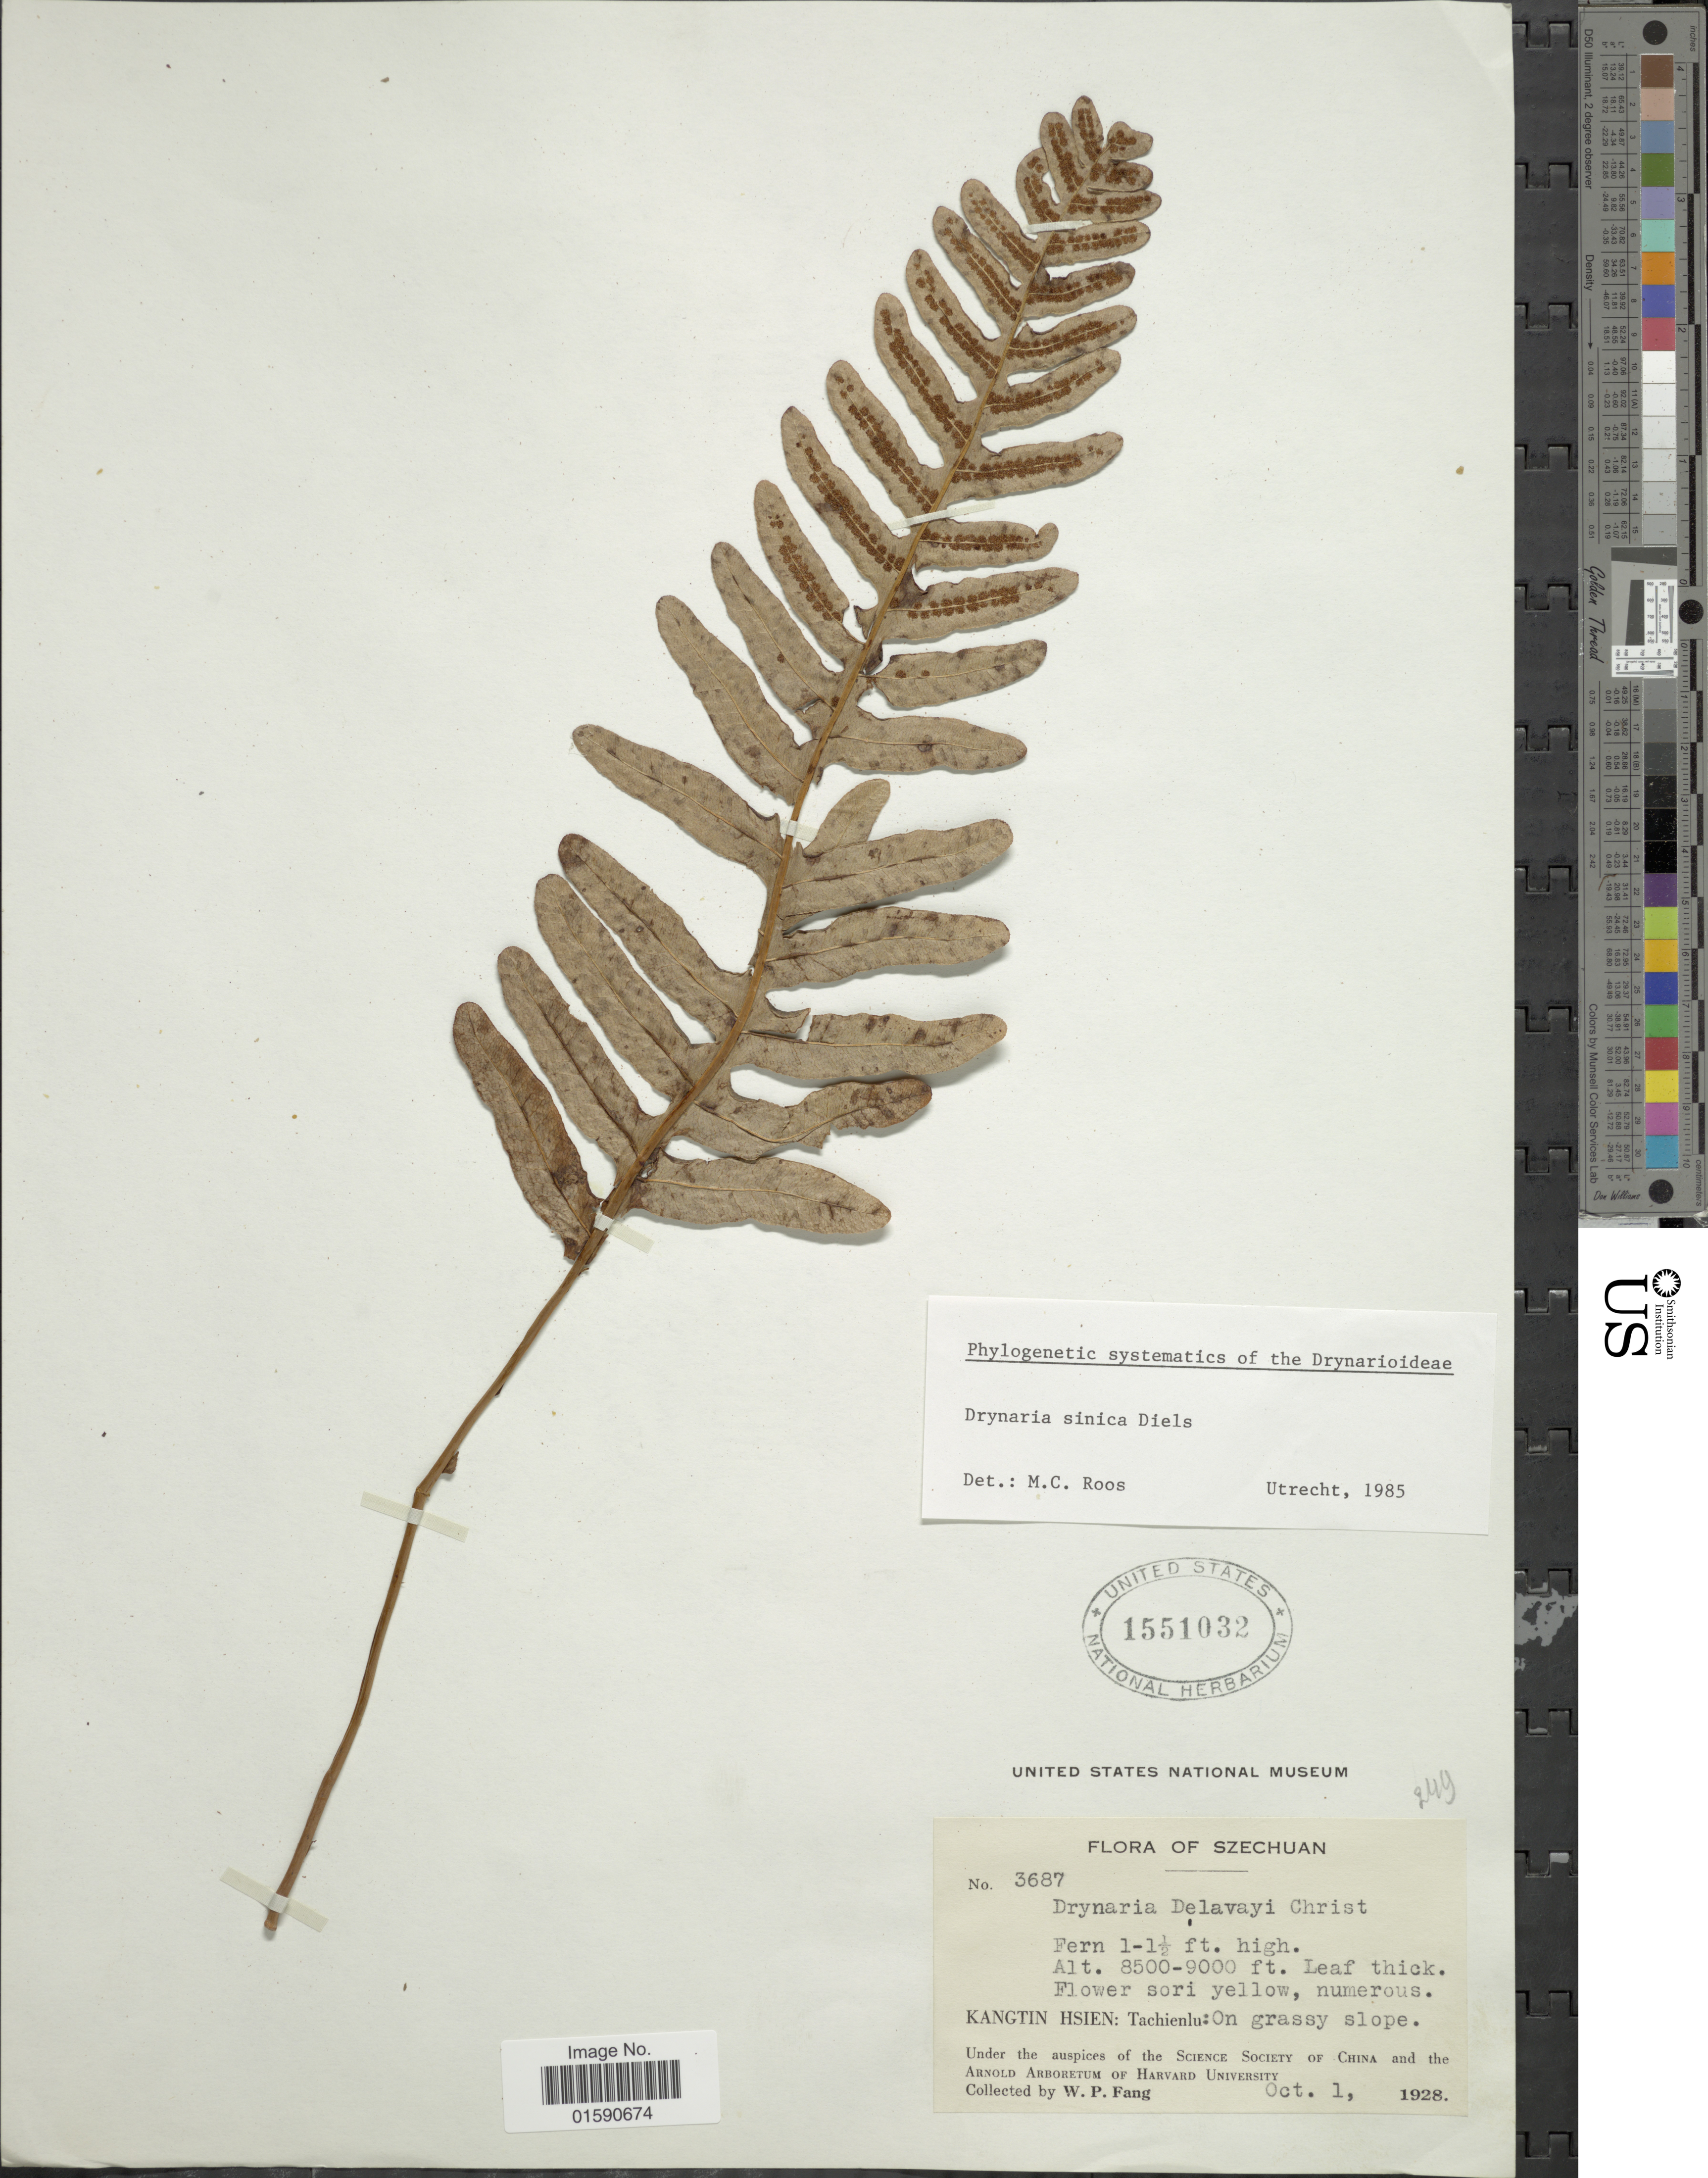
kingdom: Plantae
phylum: Tracheophyta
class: Polypodiopsida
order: Polypodiales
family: Polypodiaceae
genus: Drynaria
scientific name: Drynaria sinica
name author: Diels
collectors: W. P. Fang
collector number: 3687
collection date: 1928-10-01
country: China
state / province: Sichuan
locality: Szechuan. Kangtin Hsien: Tachienku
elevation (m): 2591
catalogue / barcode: US 1551032